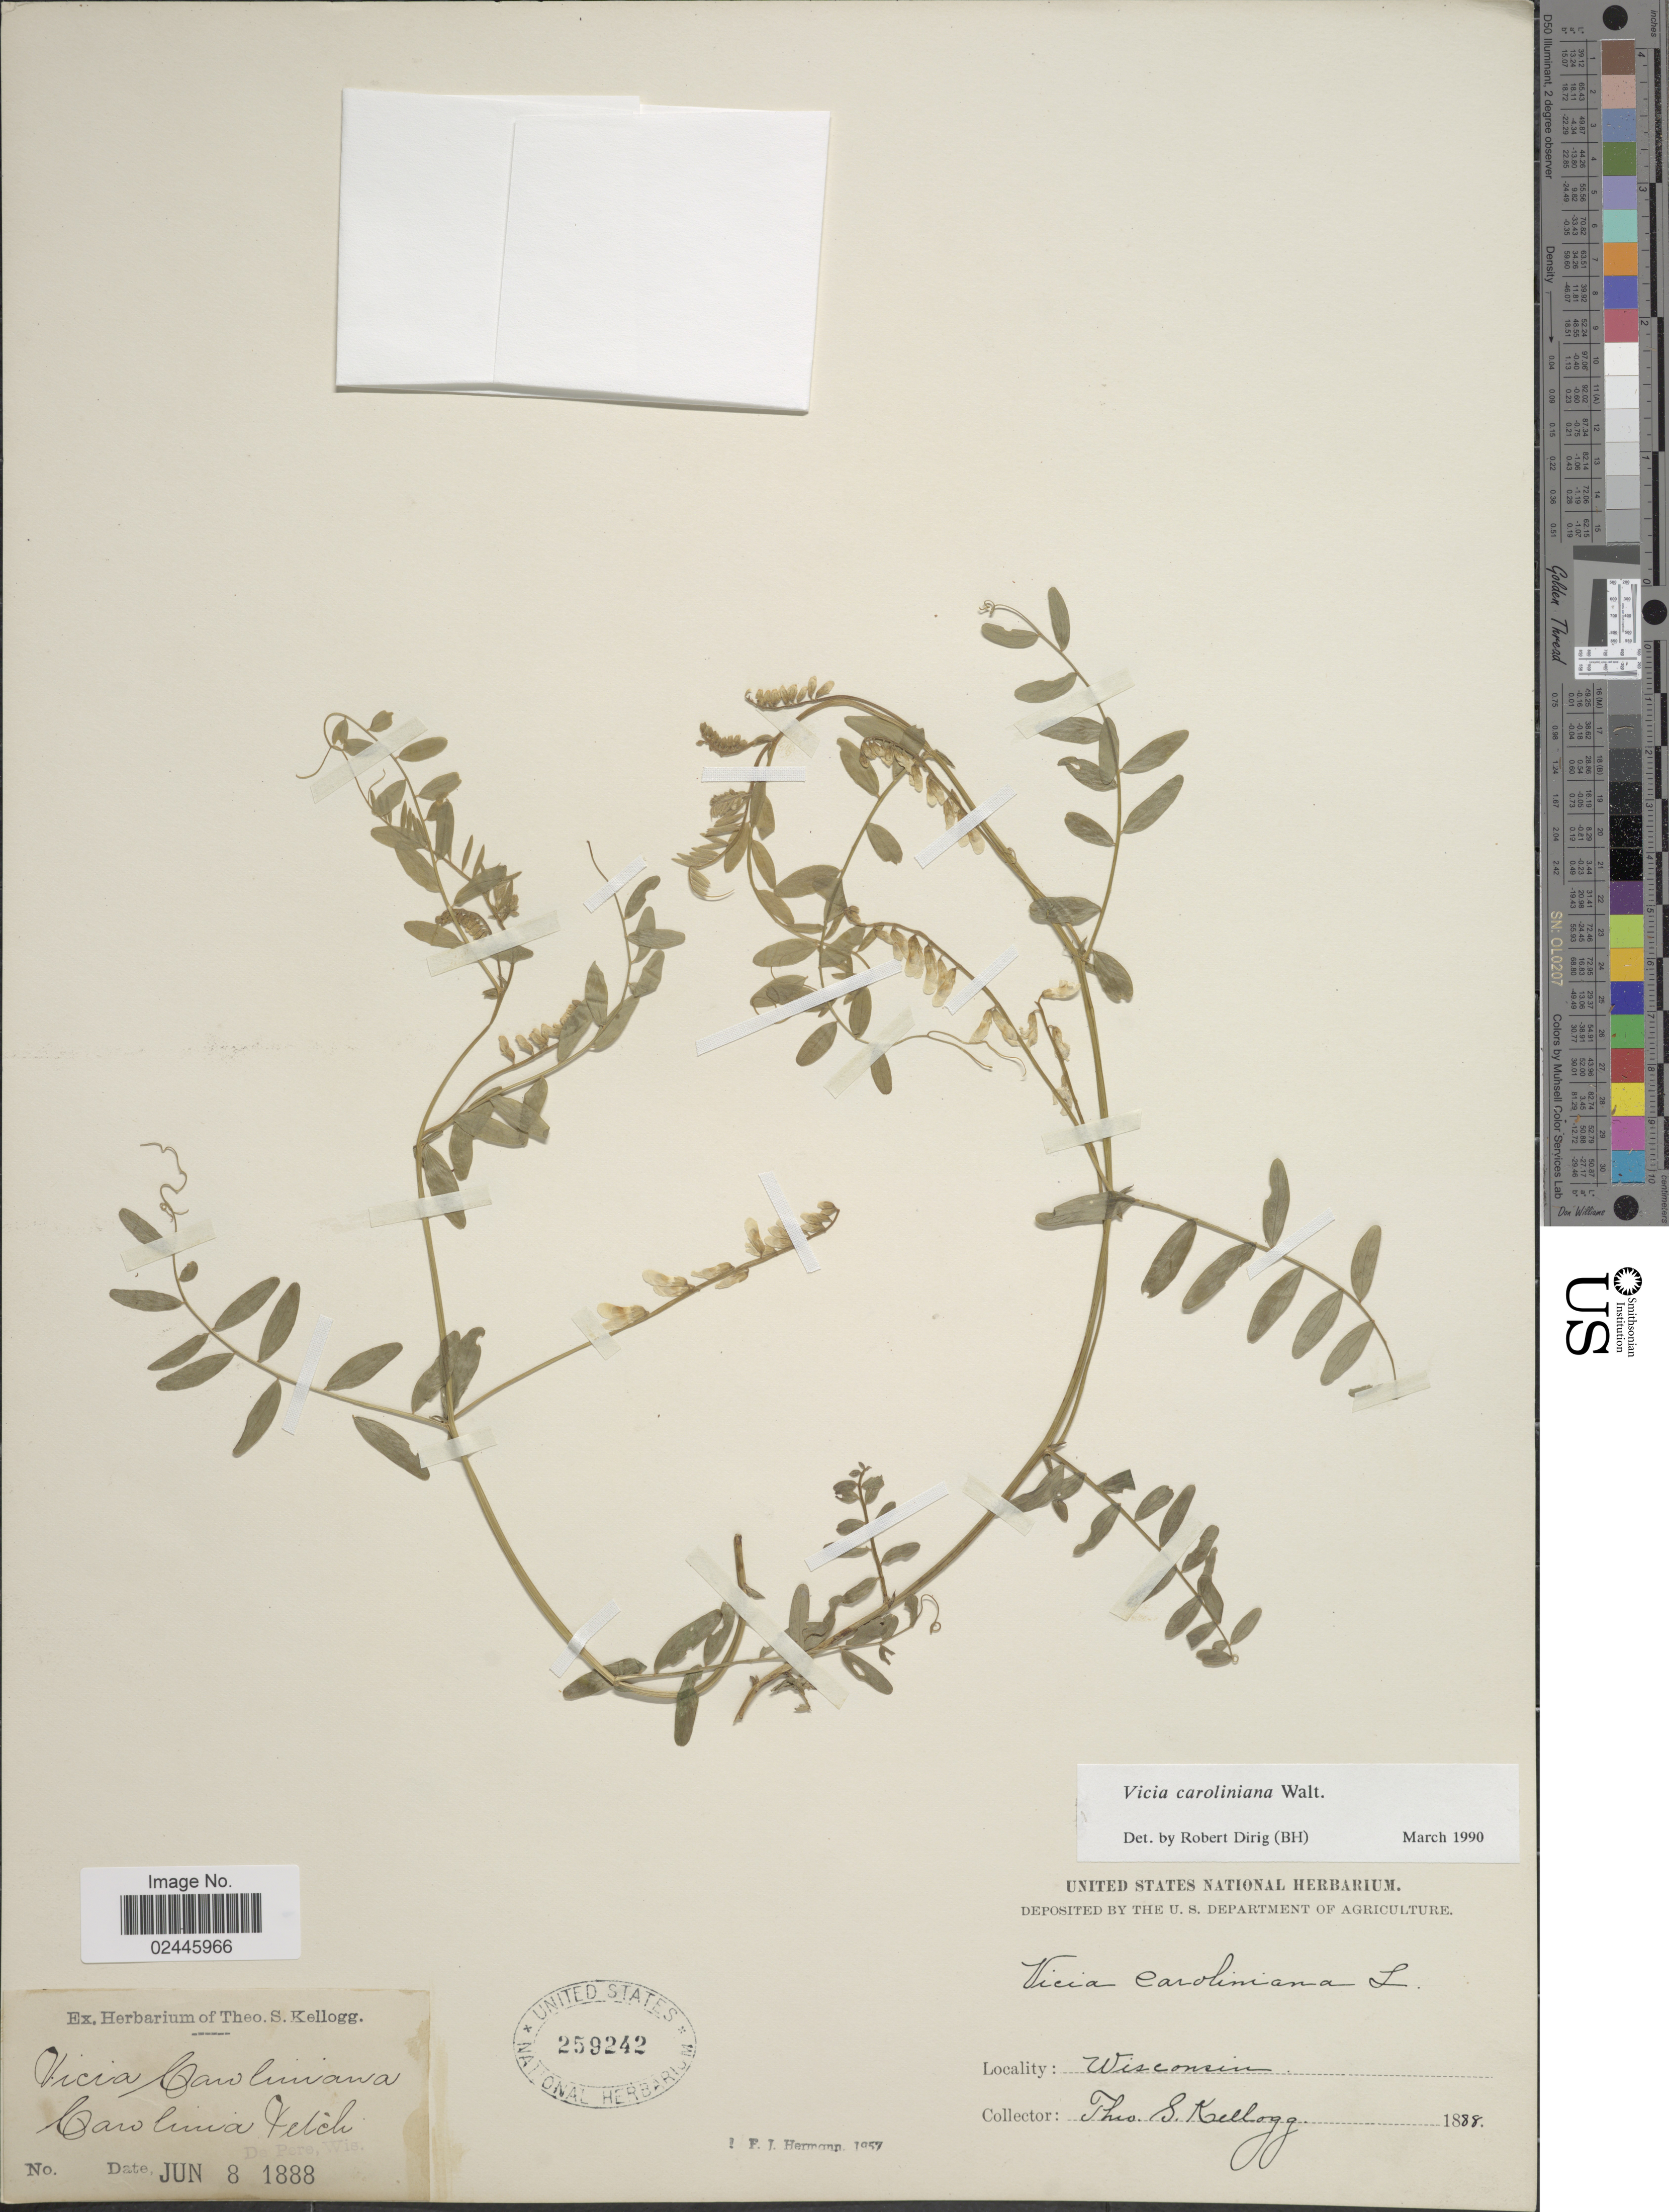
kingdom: Plantae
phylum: Tracheophyta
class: Magnoliopsida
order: Fabales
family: Fabaceae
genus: Vicia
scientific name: Vicia caroliniana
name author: Walter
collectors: T. S. Kellogg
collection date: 1888-06-08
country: United States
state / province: Wisconsin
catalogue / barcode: US 259242